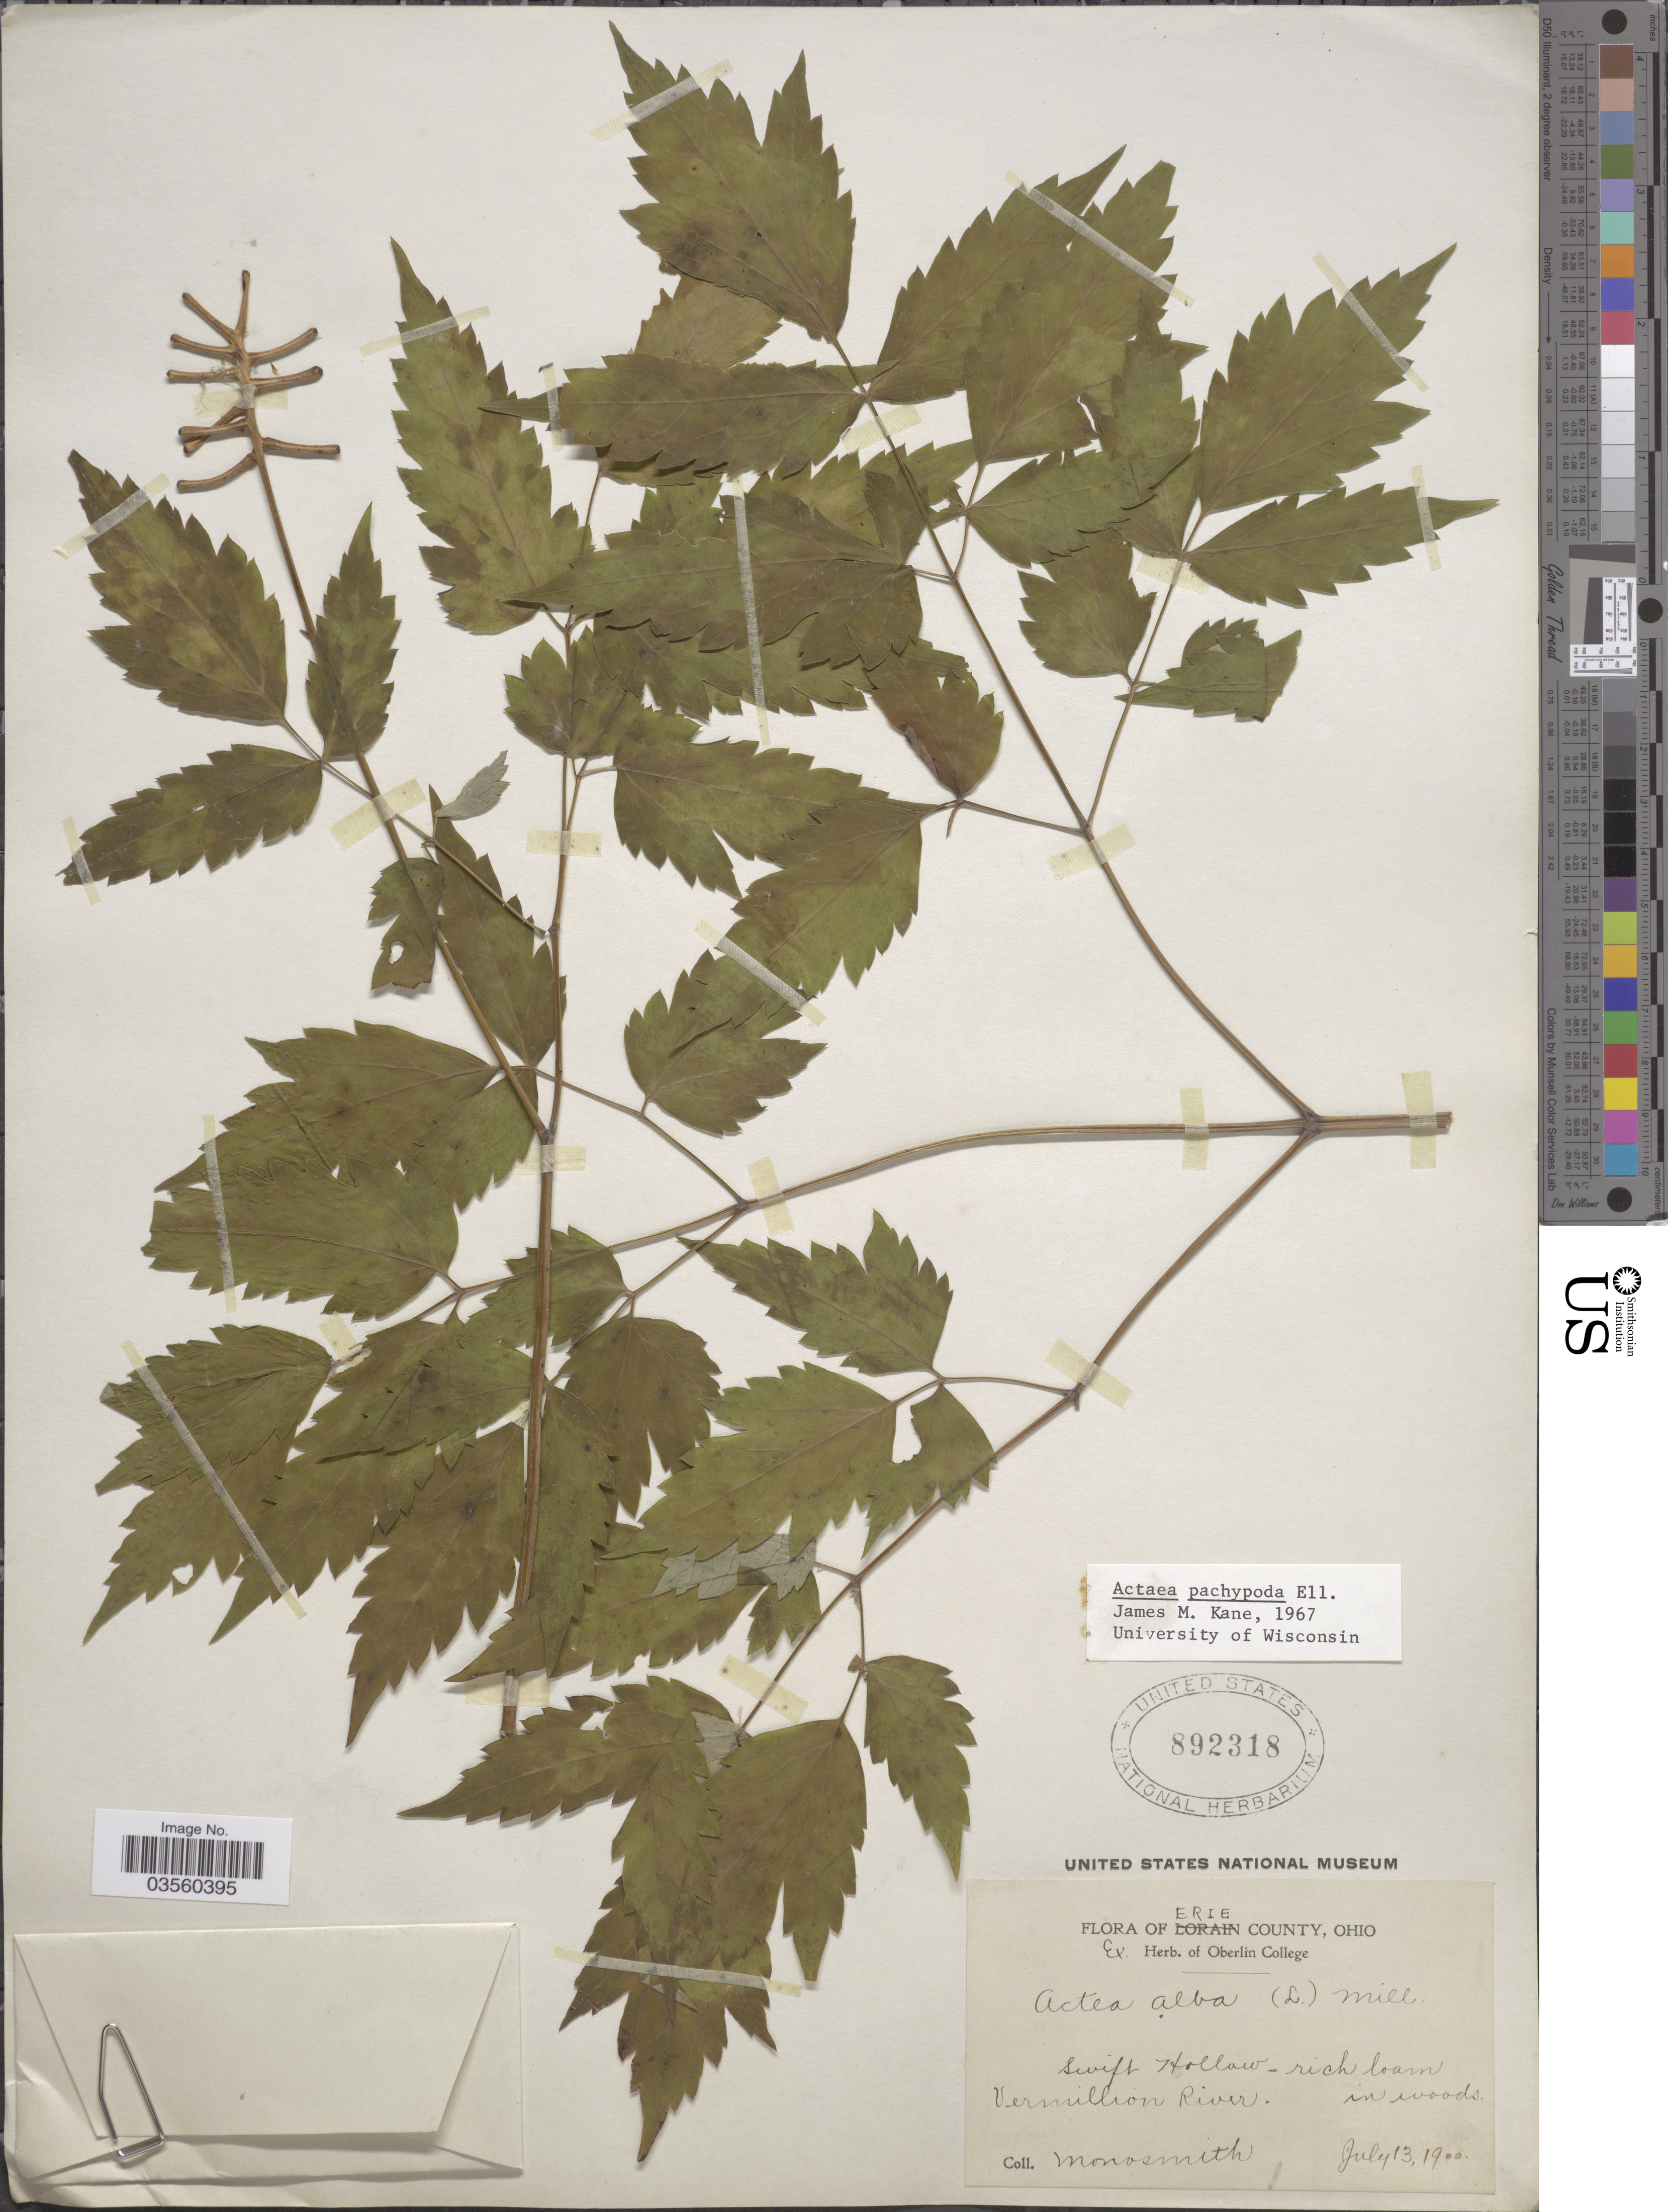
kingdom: Plantae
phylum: Tracheophyta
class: Magnoliopsida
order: Ranunculales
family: Ranunculaceae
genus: Actaea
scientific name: Actaea pachypoda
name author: Elliott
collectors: Monosmith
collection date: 1900-07-13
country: United States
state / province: Ohio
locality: Erie County. Swift Hollow. Vermillion River.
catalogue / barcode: US 892318